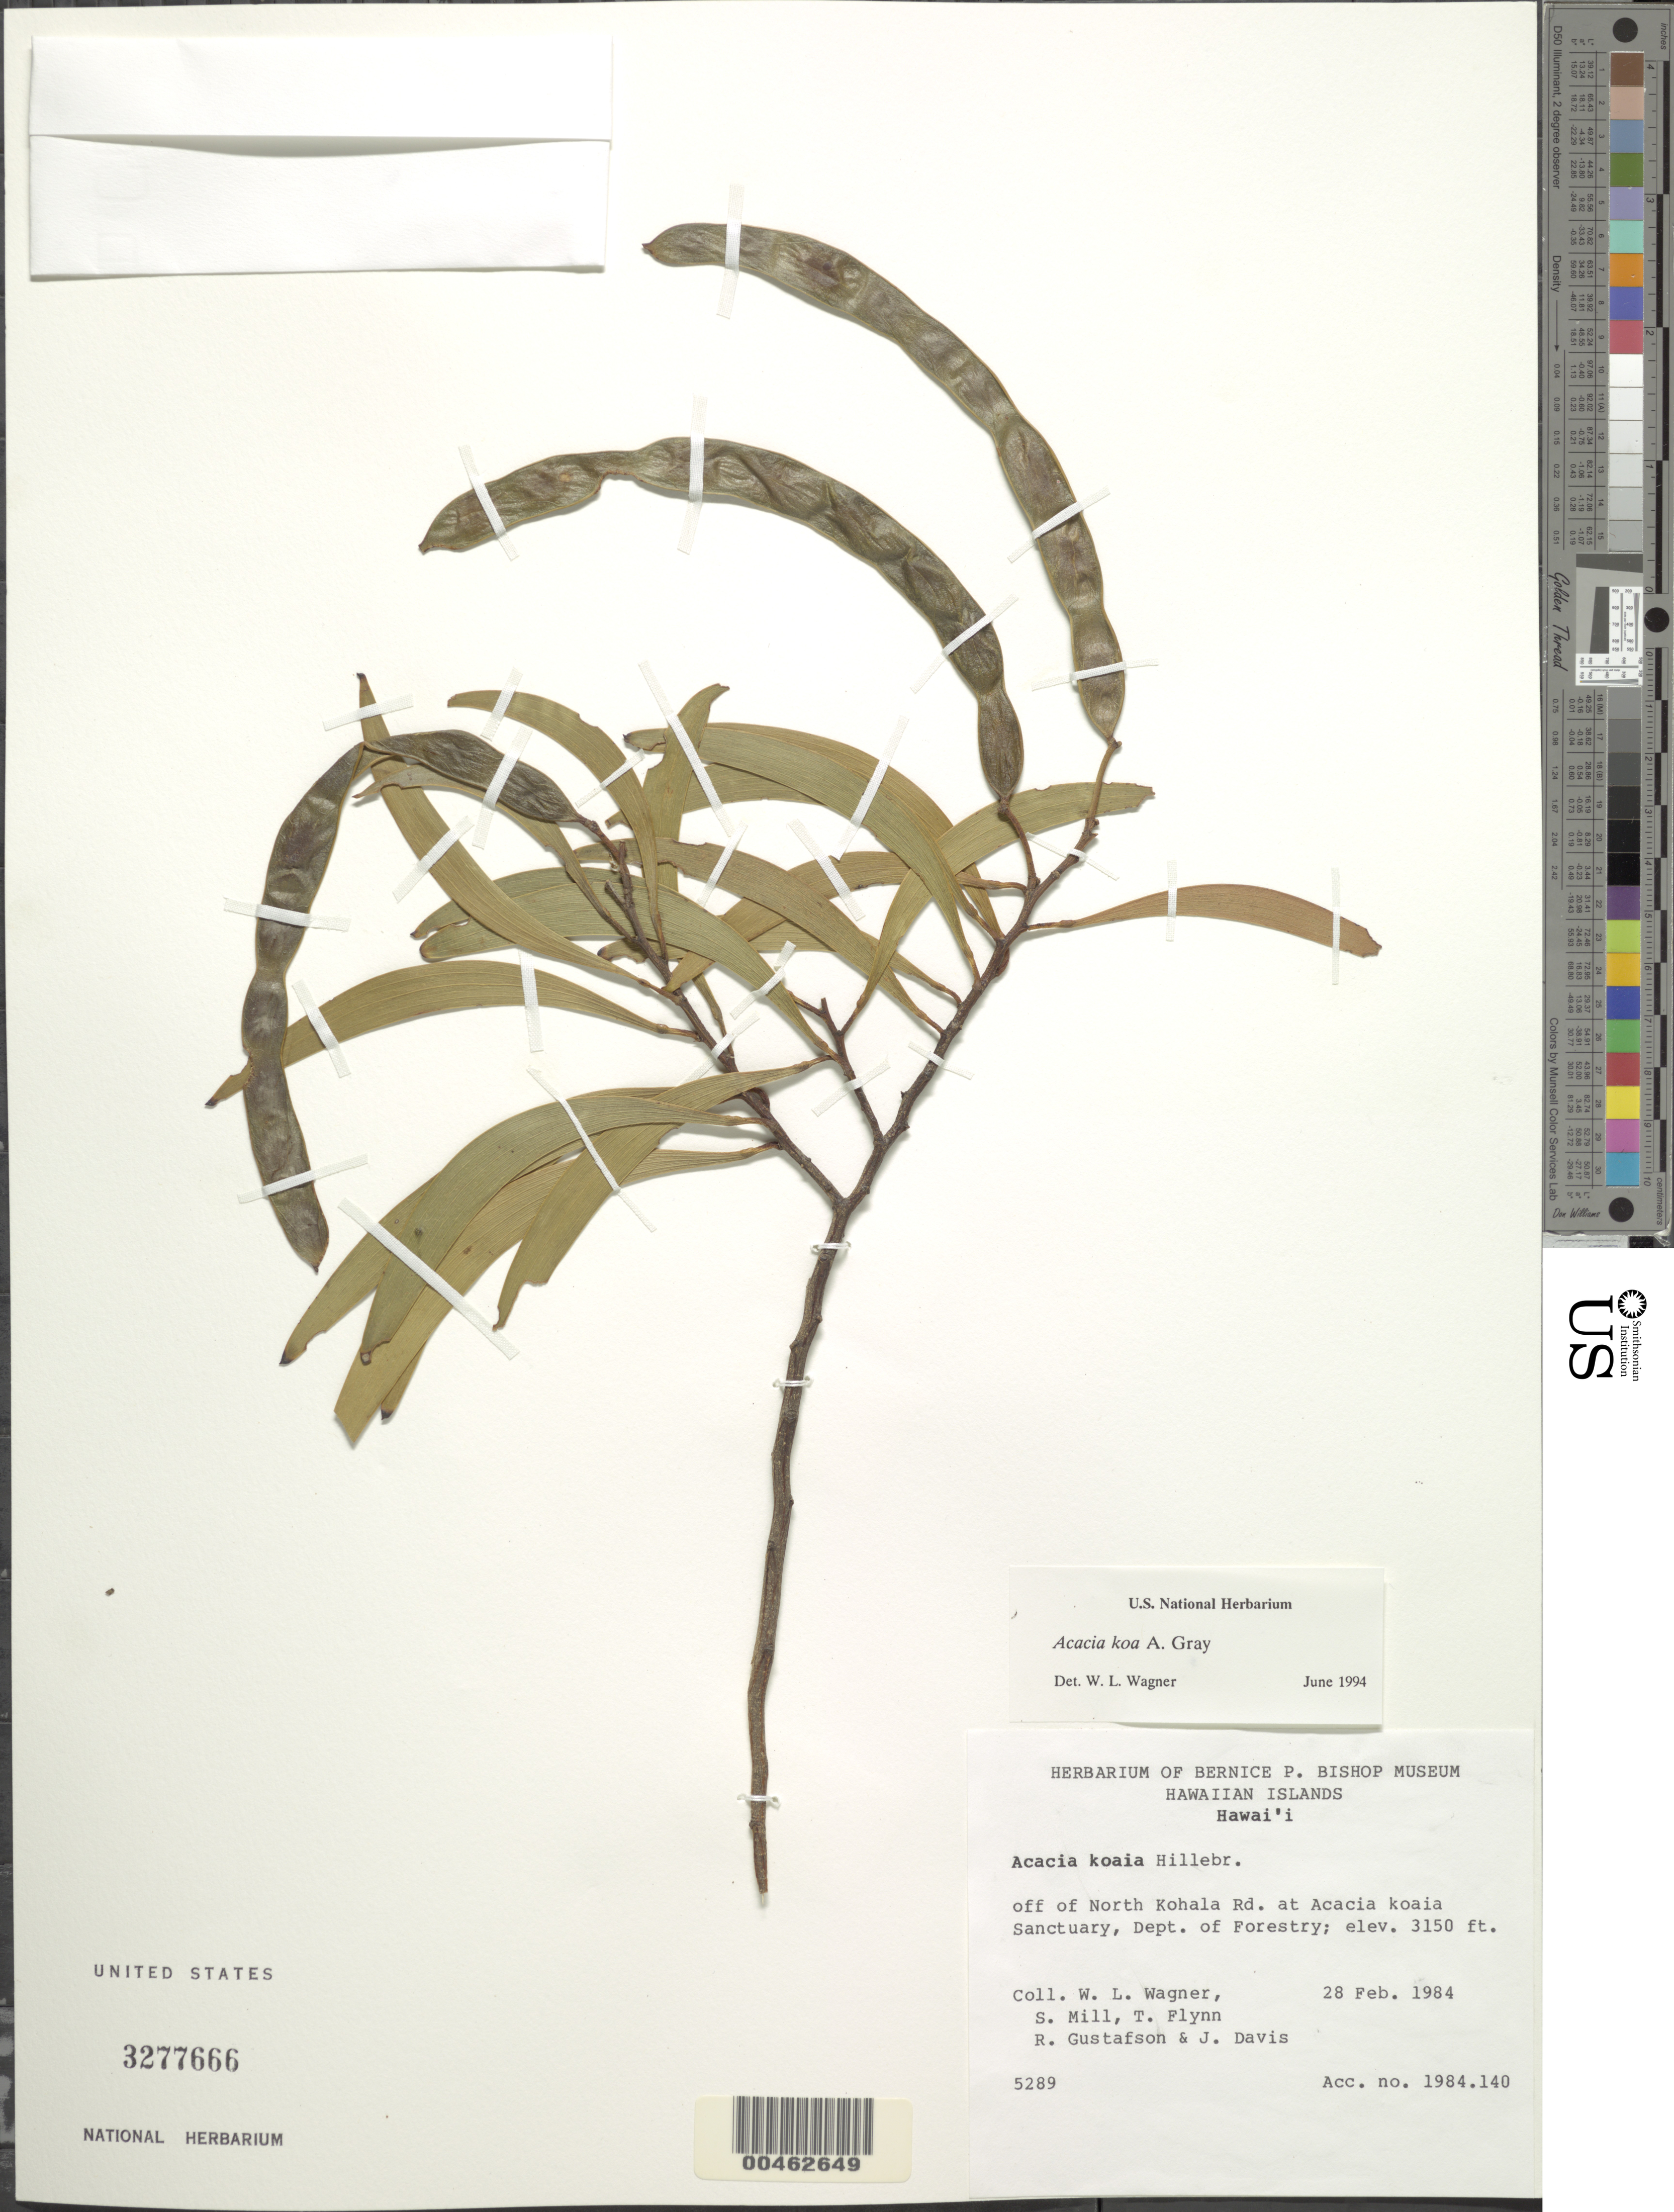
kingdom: Plantae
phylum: Tracheophyta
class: Magnoliopsida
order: Fabales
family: Fabaceae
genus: Acacia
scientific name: Acacia koa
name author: A. Gray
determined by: Wagner, W. L., (BOT), Smithsonian Institution - National Museum of Natural History (UNITED STATES)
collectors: W. L. Wagner, S. W. Miller, T. W. Flynn, R. Gustafson & J. Davis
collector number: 5289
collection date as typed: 28 Feb 1984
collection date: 1984-02-28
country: United States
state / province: Hawaii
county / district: Hawaii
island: Hawaii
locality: Off of N Kohala Rd. at Acacia koaia Sanctuary, Dept. of Forestry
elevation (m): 960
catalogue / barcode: US 3277666